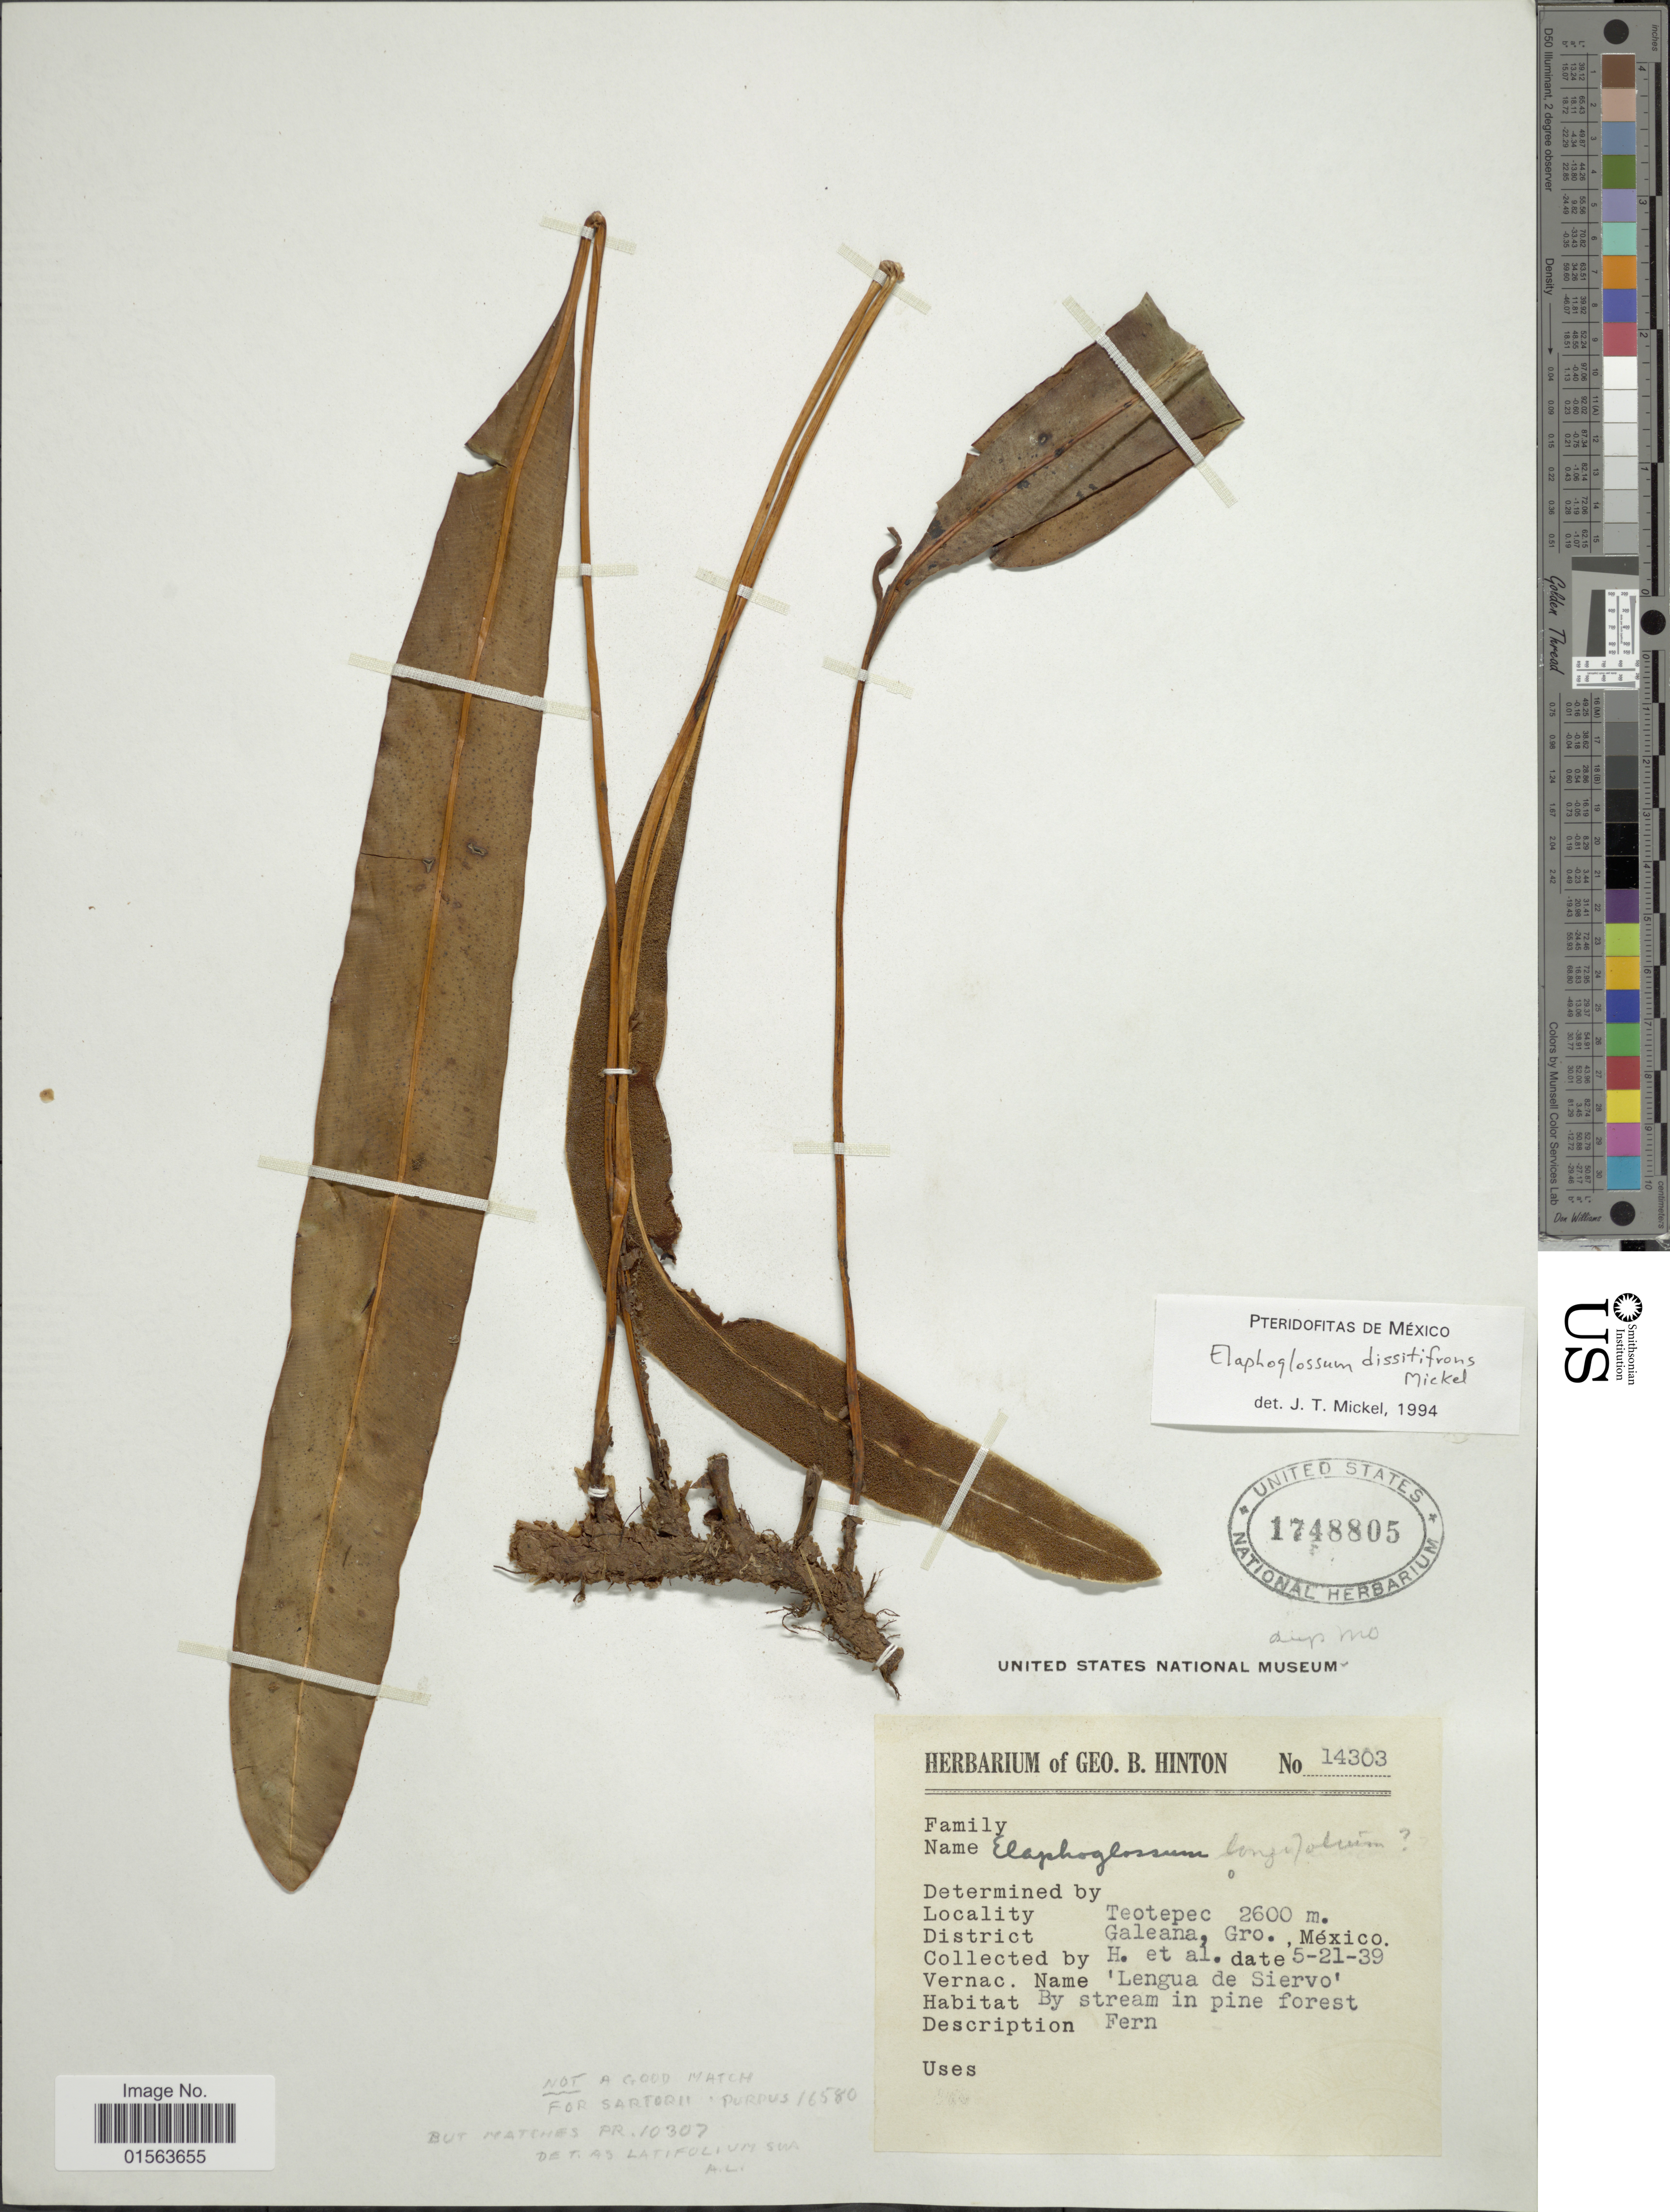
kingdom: Plantae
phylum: Tracheophyta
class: Polypodiopsida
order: Polypodiales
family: Dryopteridaceae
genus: Elaphoglossum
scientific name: Elaphoglossum dissitifrons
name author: Mickel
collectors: G. B. Hinton & et al.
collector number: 14303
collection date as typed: Transcribed d/m/y: 21/5/39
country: Mexico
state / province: Guerrero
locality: Teotepec, District Galeana, Gro., Mexico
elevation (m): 2600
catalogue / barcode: US 1748805